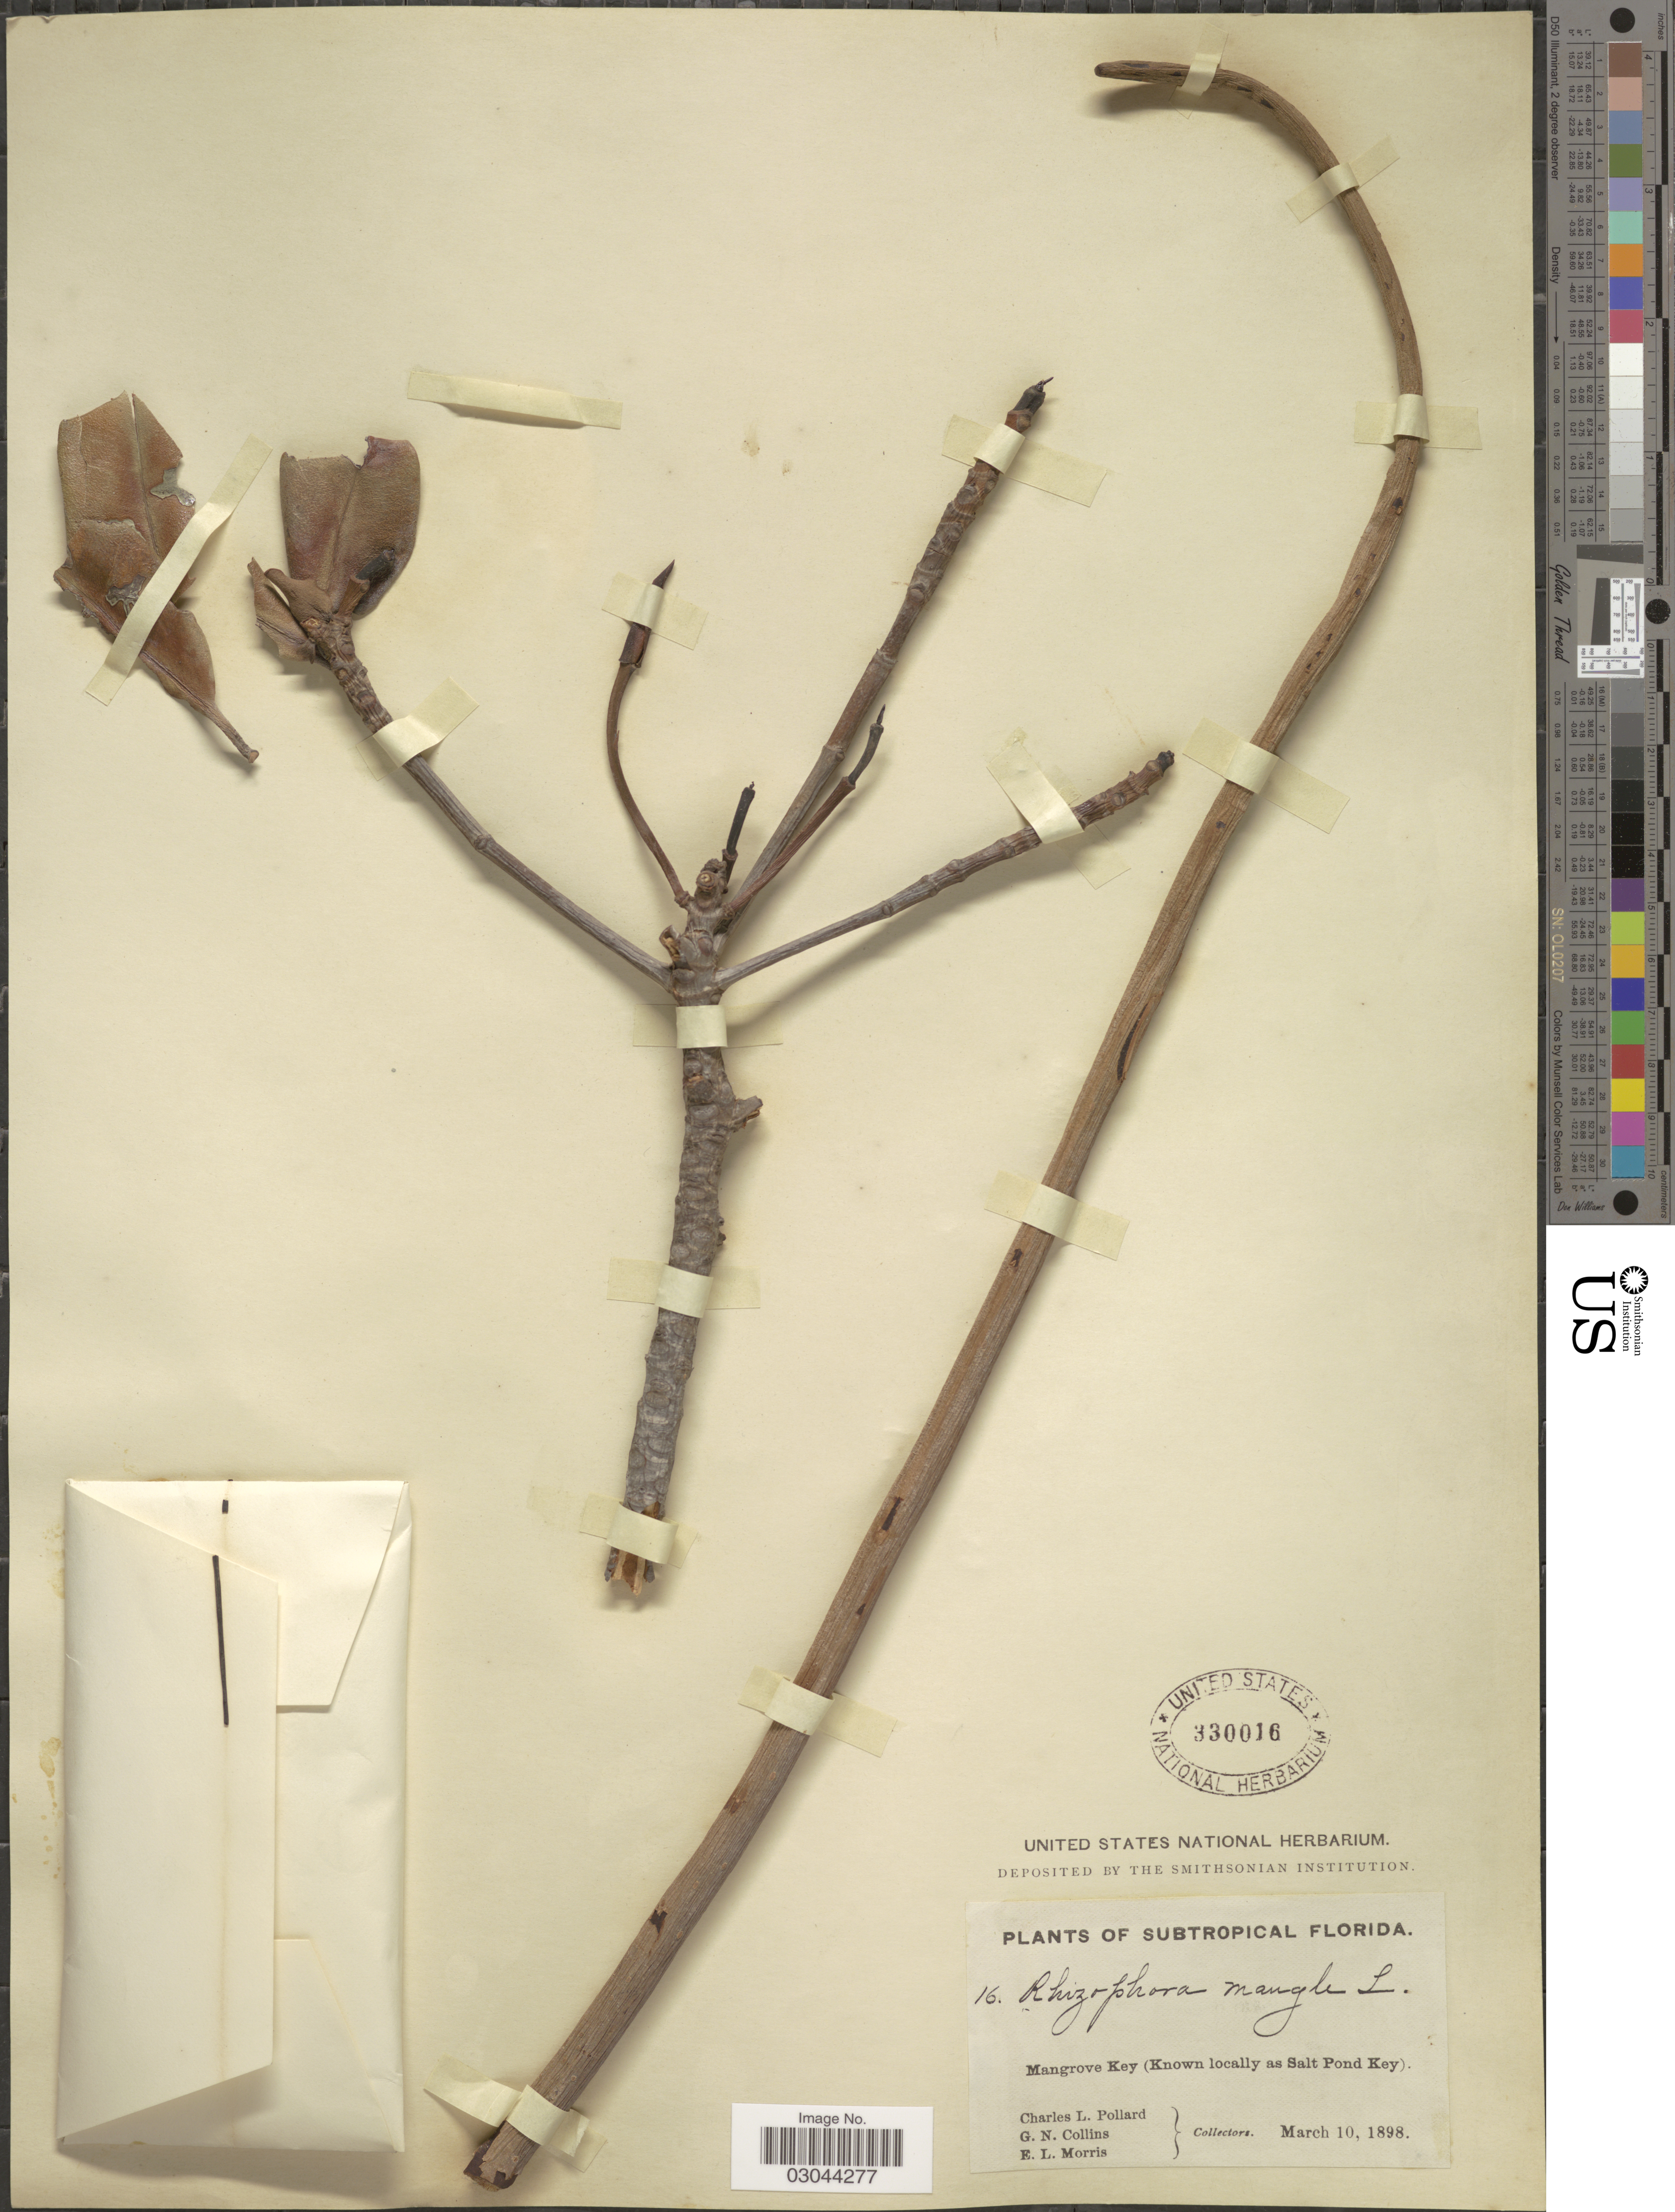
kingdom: Plantae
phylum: Tracheophyta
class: Magnoliopsida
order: Malpighiales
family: Rhizophoraceae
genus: Rhizophora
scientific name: Rhizophora mangle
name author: L.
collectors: C. L. Pollard, G. Collins & E. Morris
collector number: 16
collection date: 1898-03-10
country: United States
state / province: Florida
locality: Subtropical Florida. Mangrove Key (Known locally as Salt Pond Key).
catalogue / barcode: US 330016